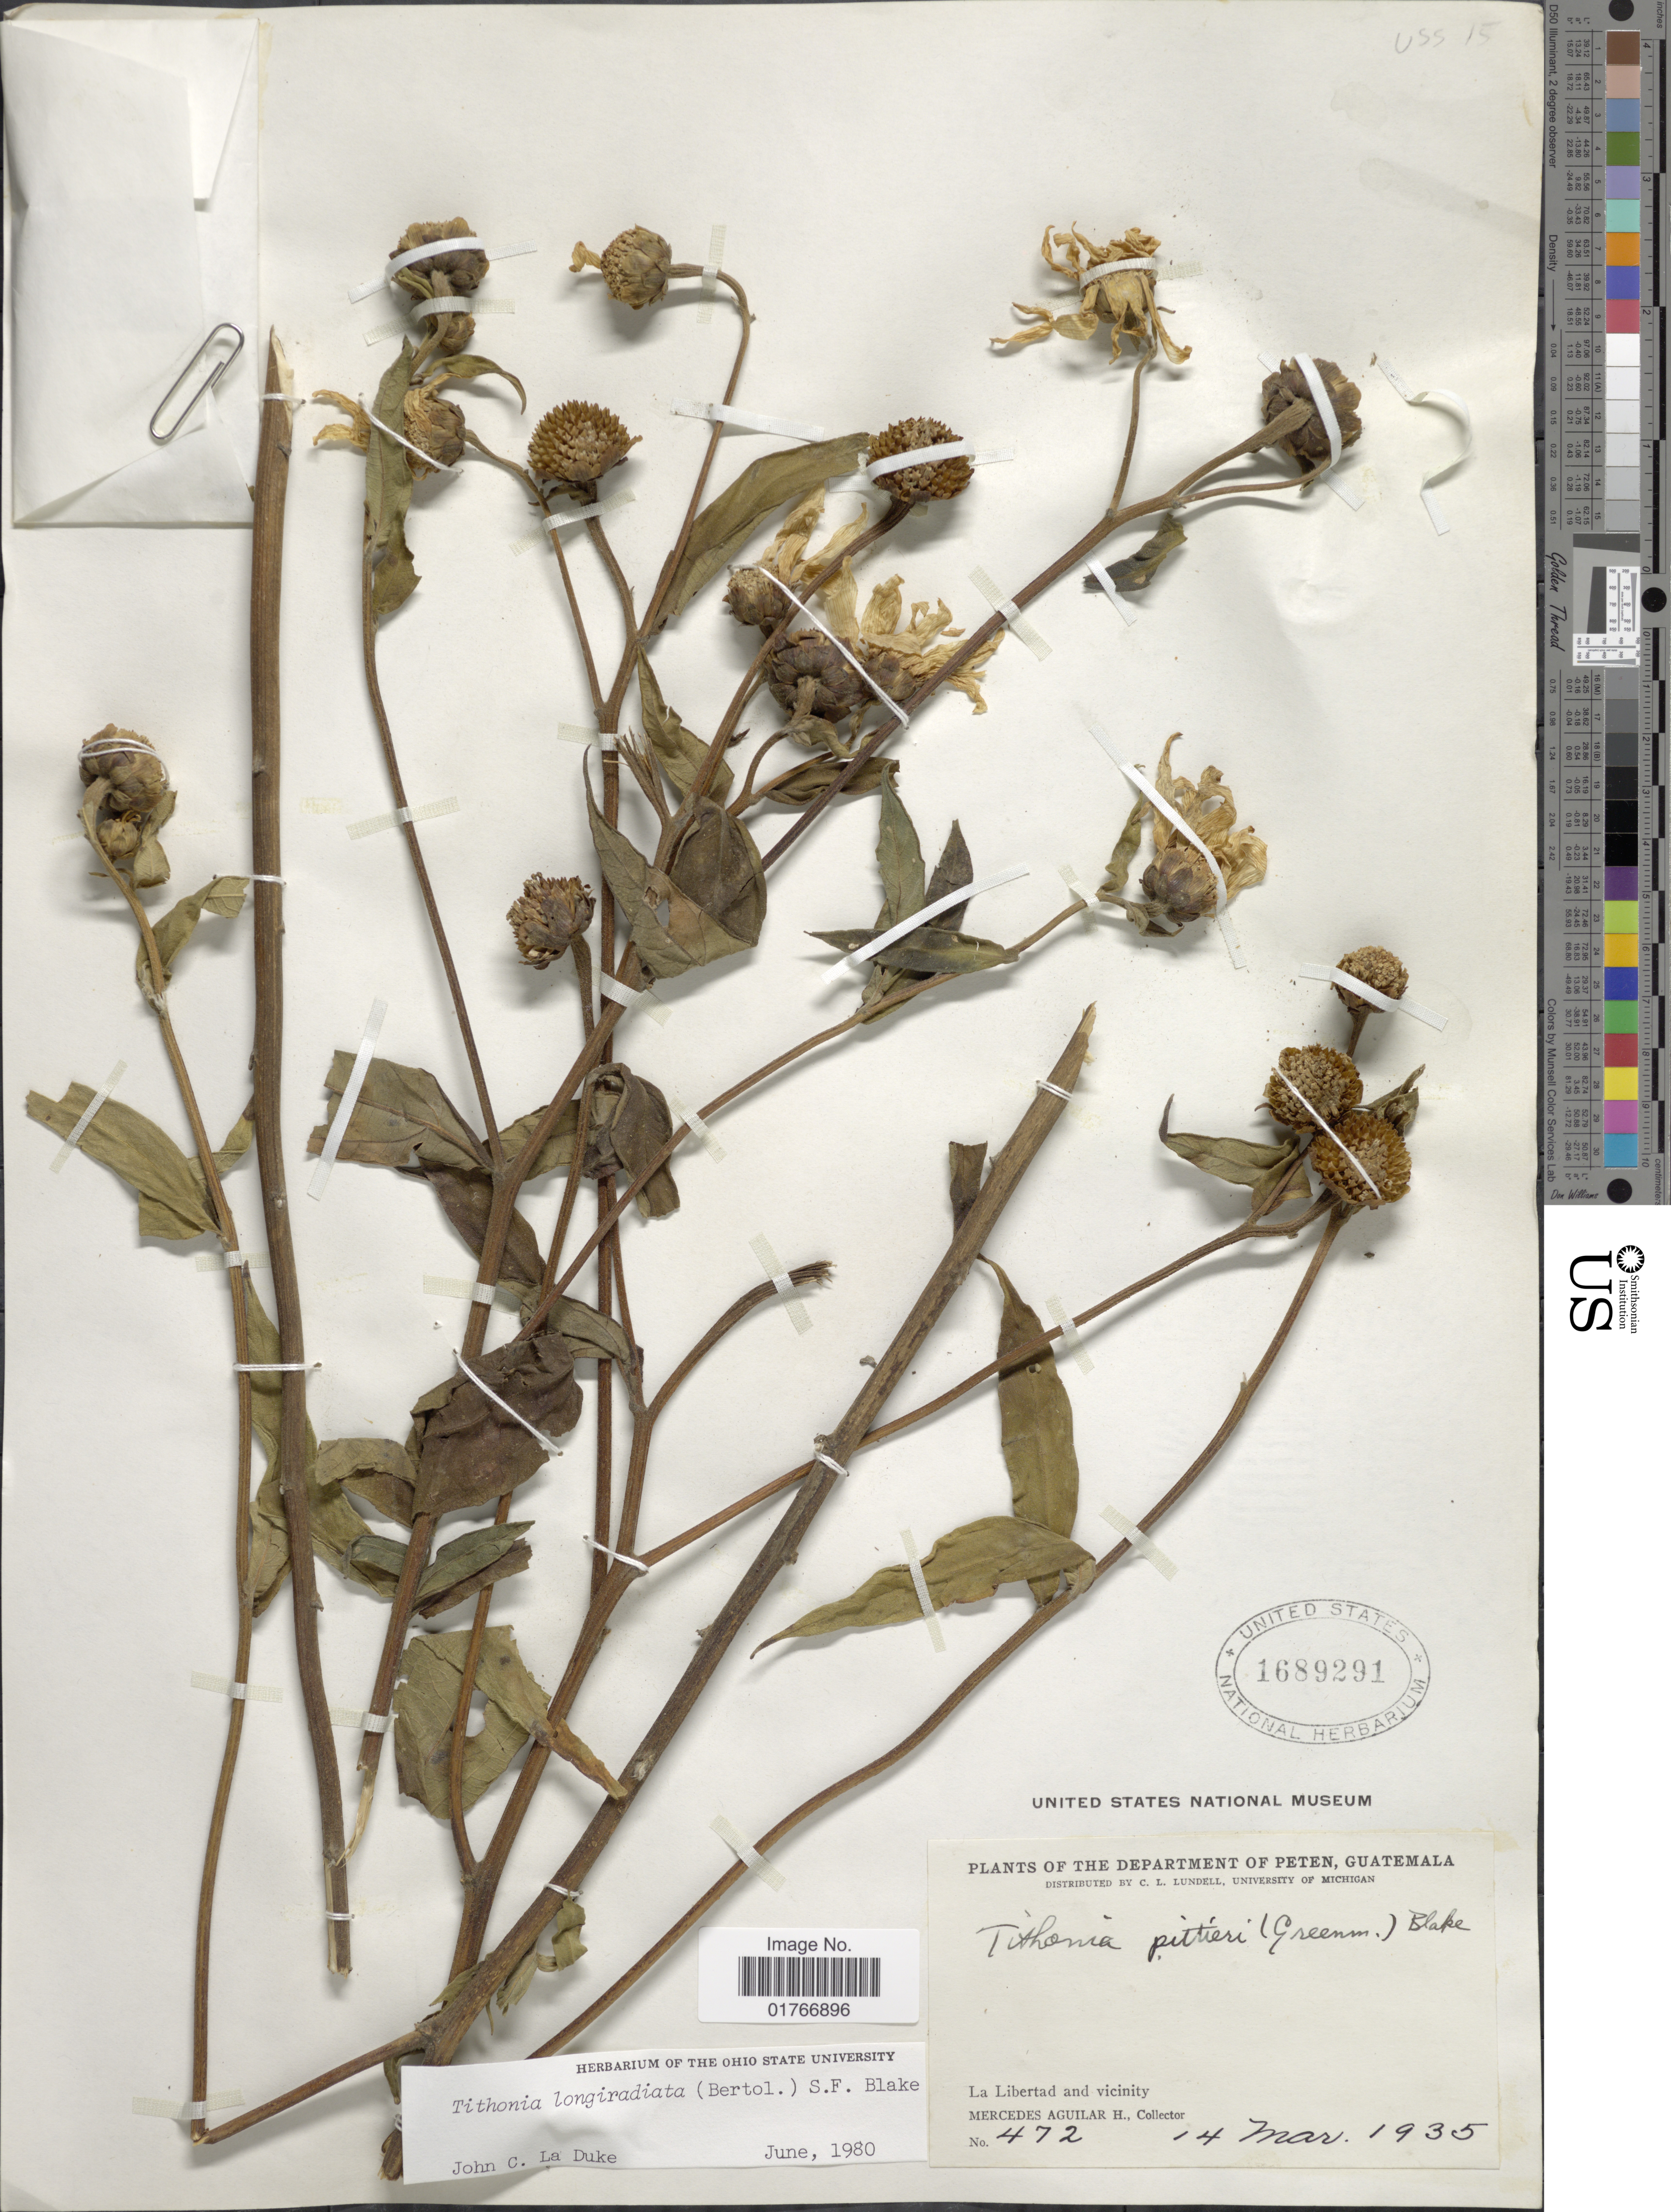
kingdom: Plantae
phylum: Tracheophyta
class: Magnoliopsida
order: Asterales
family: Asteraceae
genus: Tithonia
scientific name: Tithonia longiradiata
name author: (Bertol.) S.F. Blake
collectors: M. Aguilar H.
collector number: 472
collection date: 1935-03-14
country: Guatemala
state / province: El Petén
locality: La LIbertad and vicinity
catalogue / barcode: US 1689291